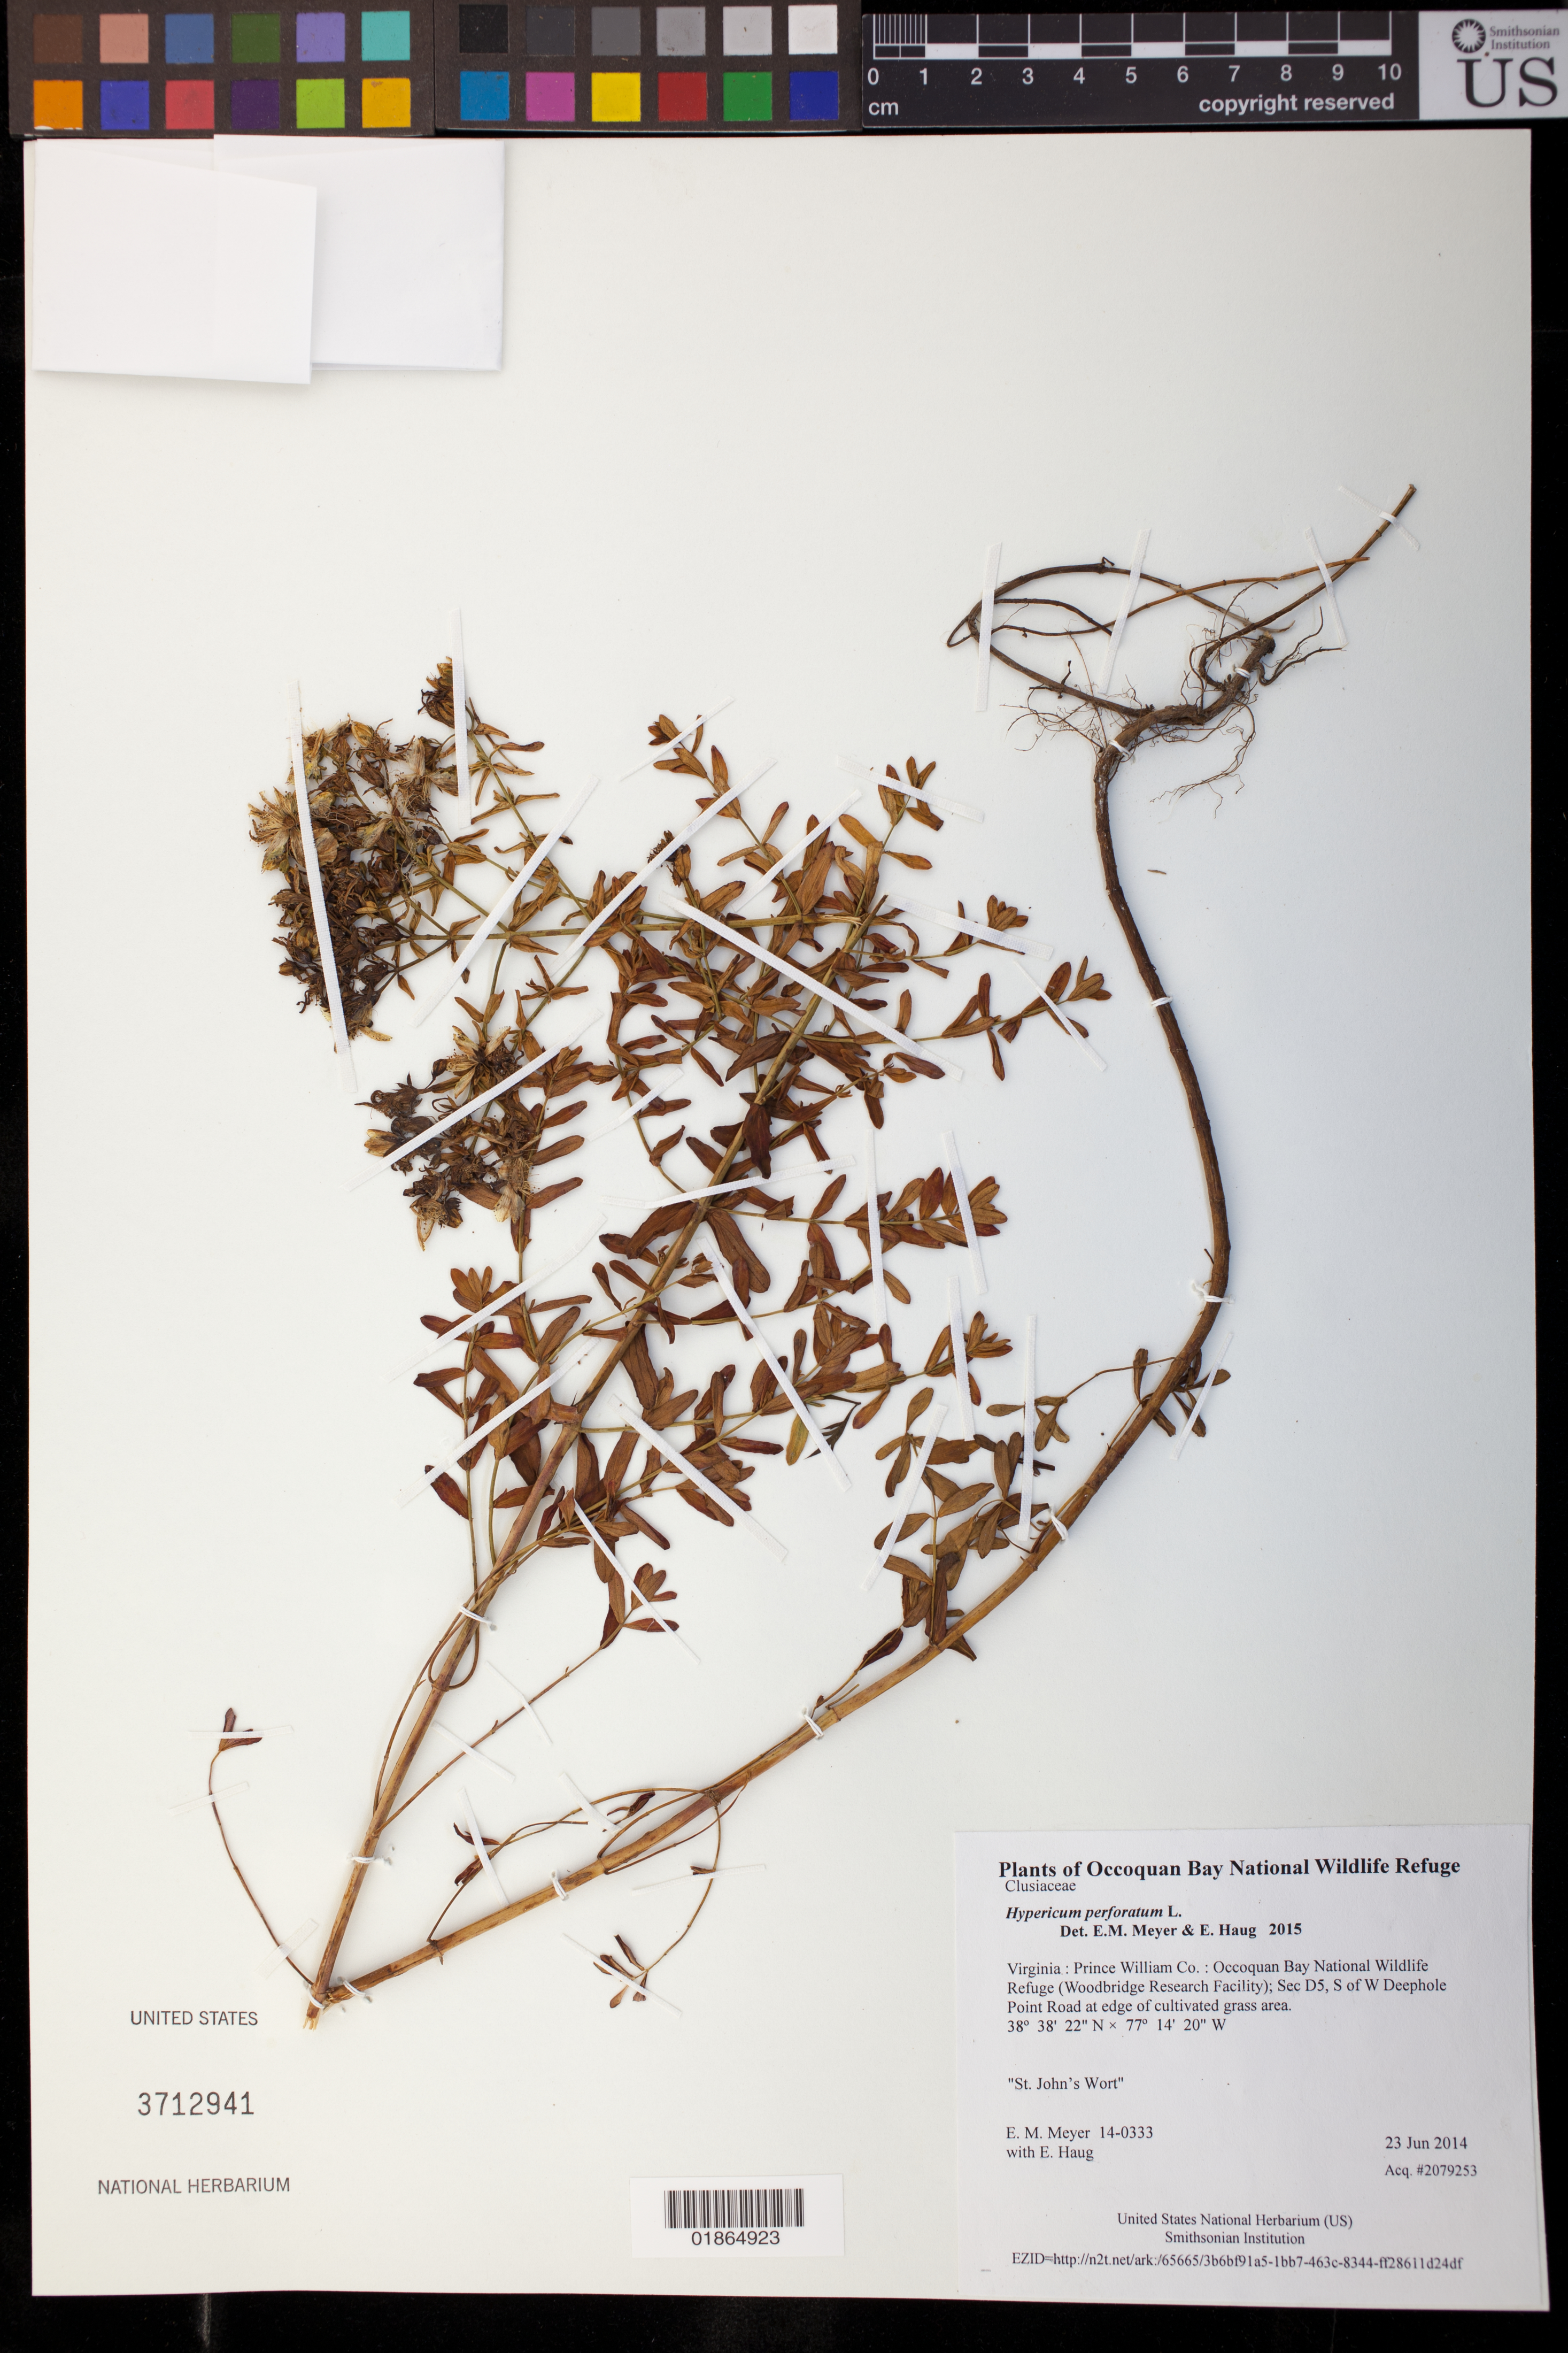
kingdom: Plantae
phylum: Tracheophyta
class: Magnoliopsida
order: Malpighiales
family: Hypericaceae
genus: Hypericum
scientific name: Hypericum perforatum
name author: L.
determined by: Meyer, E. M.; Haug, E.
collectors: E. M. Meyer & E. Haug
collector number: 14-0333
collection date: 2014-06-23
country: United States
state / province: Virginia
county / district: Prince William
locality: Occoquan Bay National Wildlife Refuge (Woodbridge Research Facility); Sec D5, S of W Deephole Point Road at edge of cultivated grass area.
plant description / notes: St. John's Wort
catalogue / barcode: US 3712941